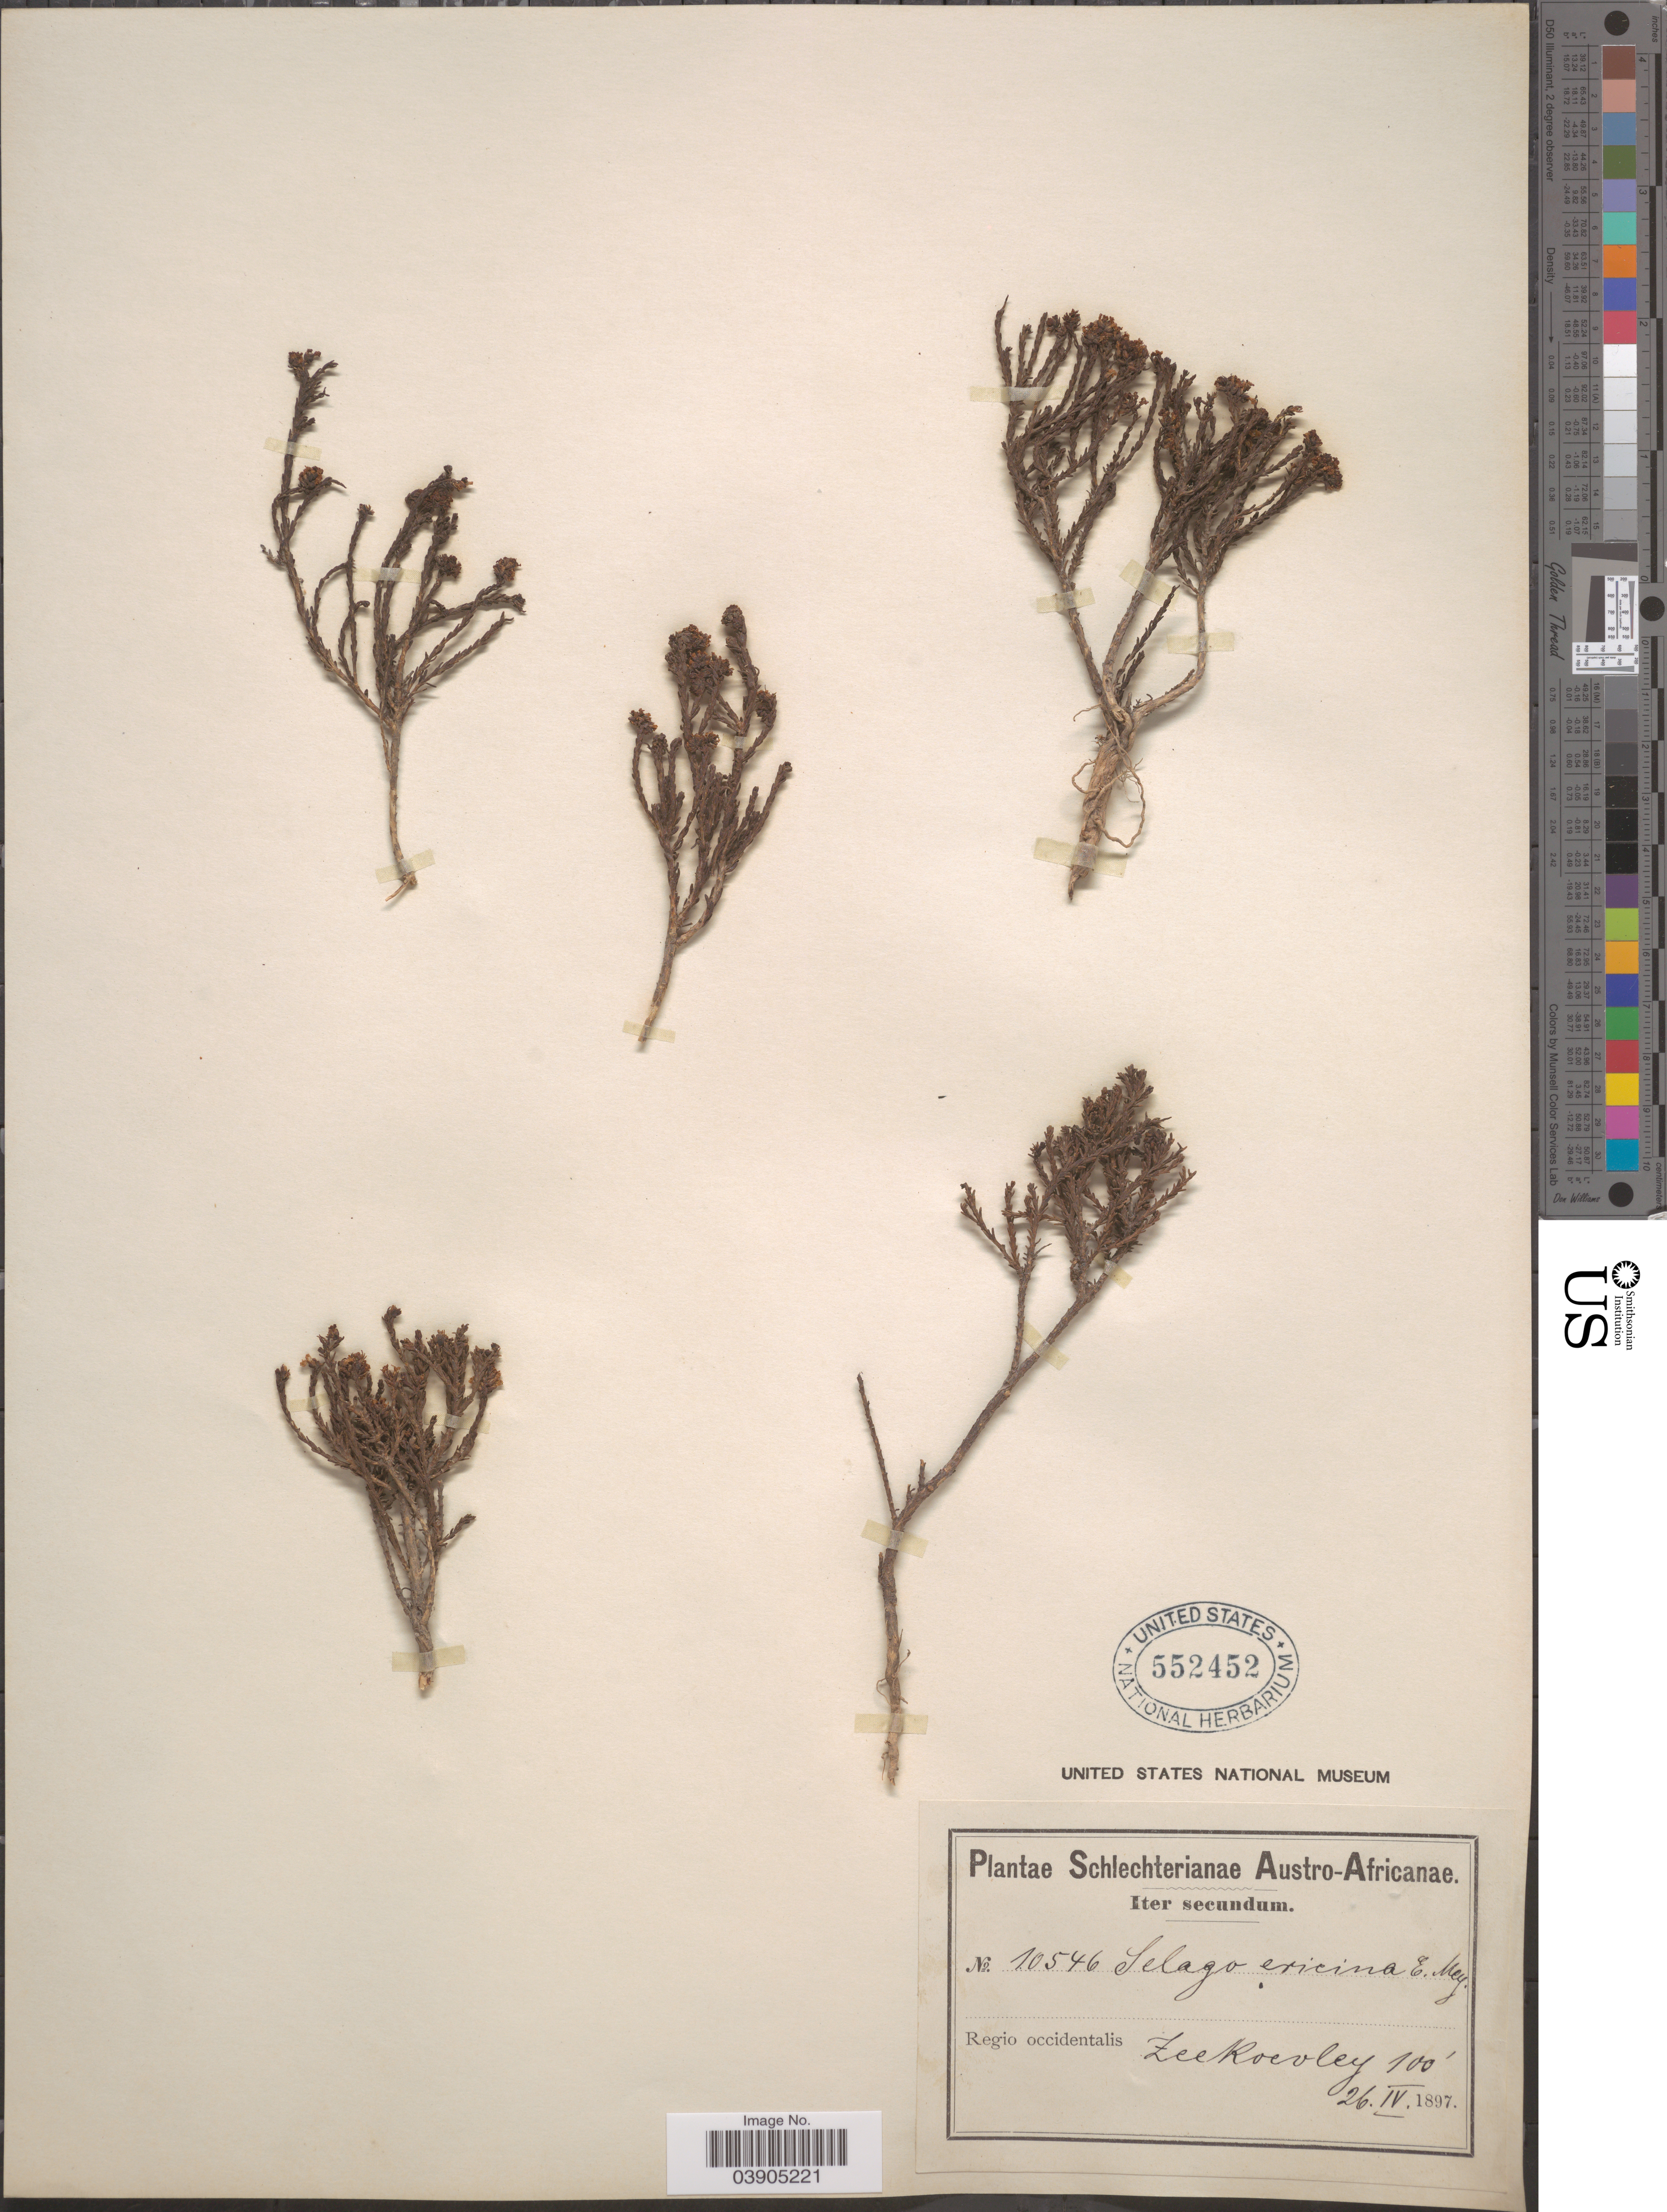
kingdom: Plantae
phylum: Tracheophyta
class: Magnoliopsida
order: Lamiales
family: Scrophulariaceae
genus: Selago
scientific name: Selago ericina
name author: Drege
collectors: Schlechter, --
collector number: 10546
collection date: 1897-04-26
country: South Africa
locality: Austro-Africanae. Regio occidentalis Zeekoevley.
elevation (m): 30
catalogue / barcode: US 552452